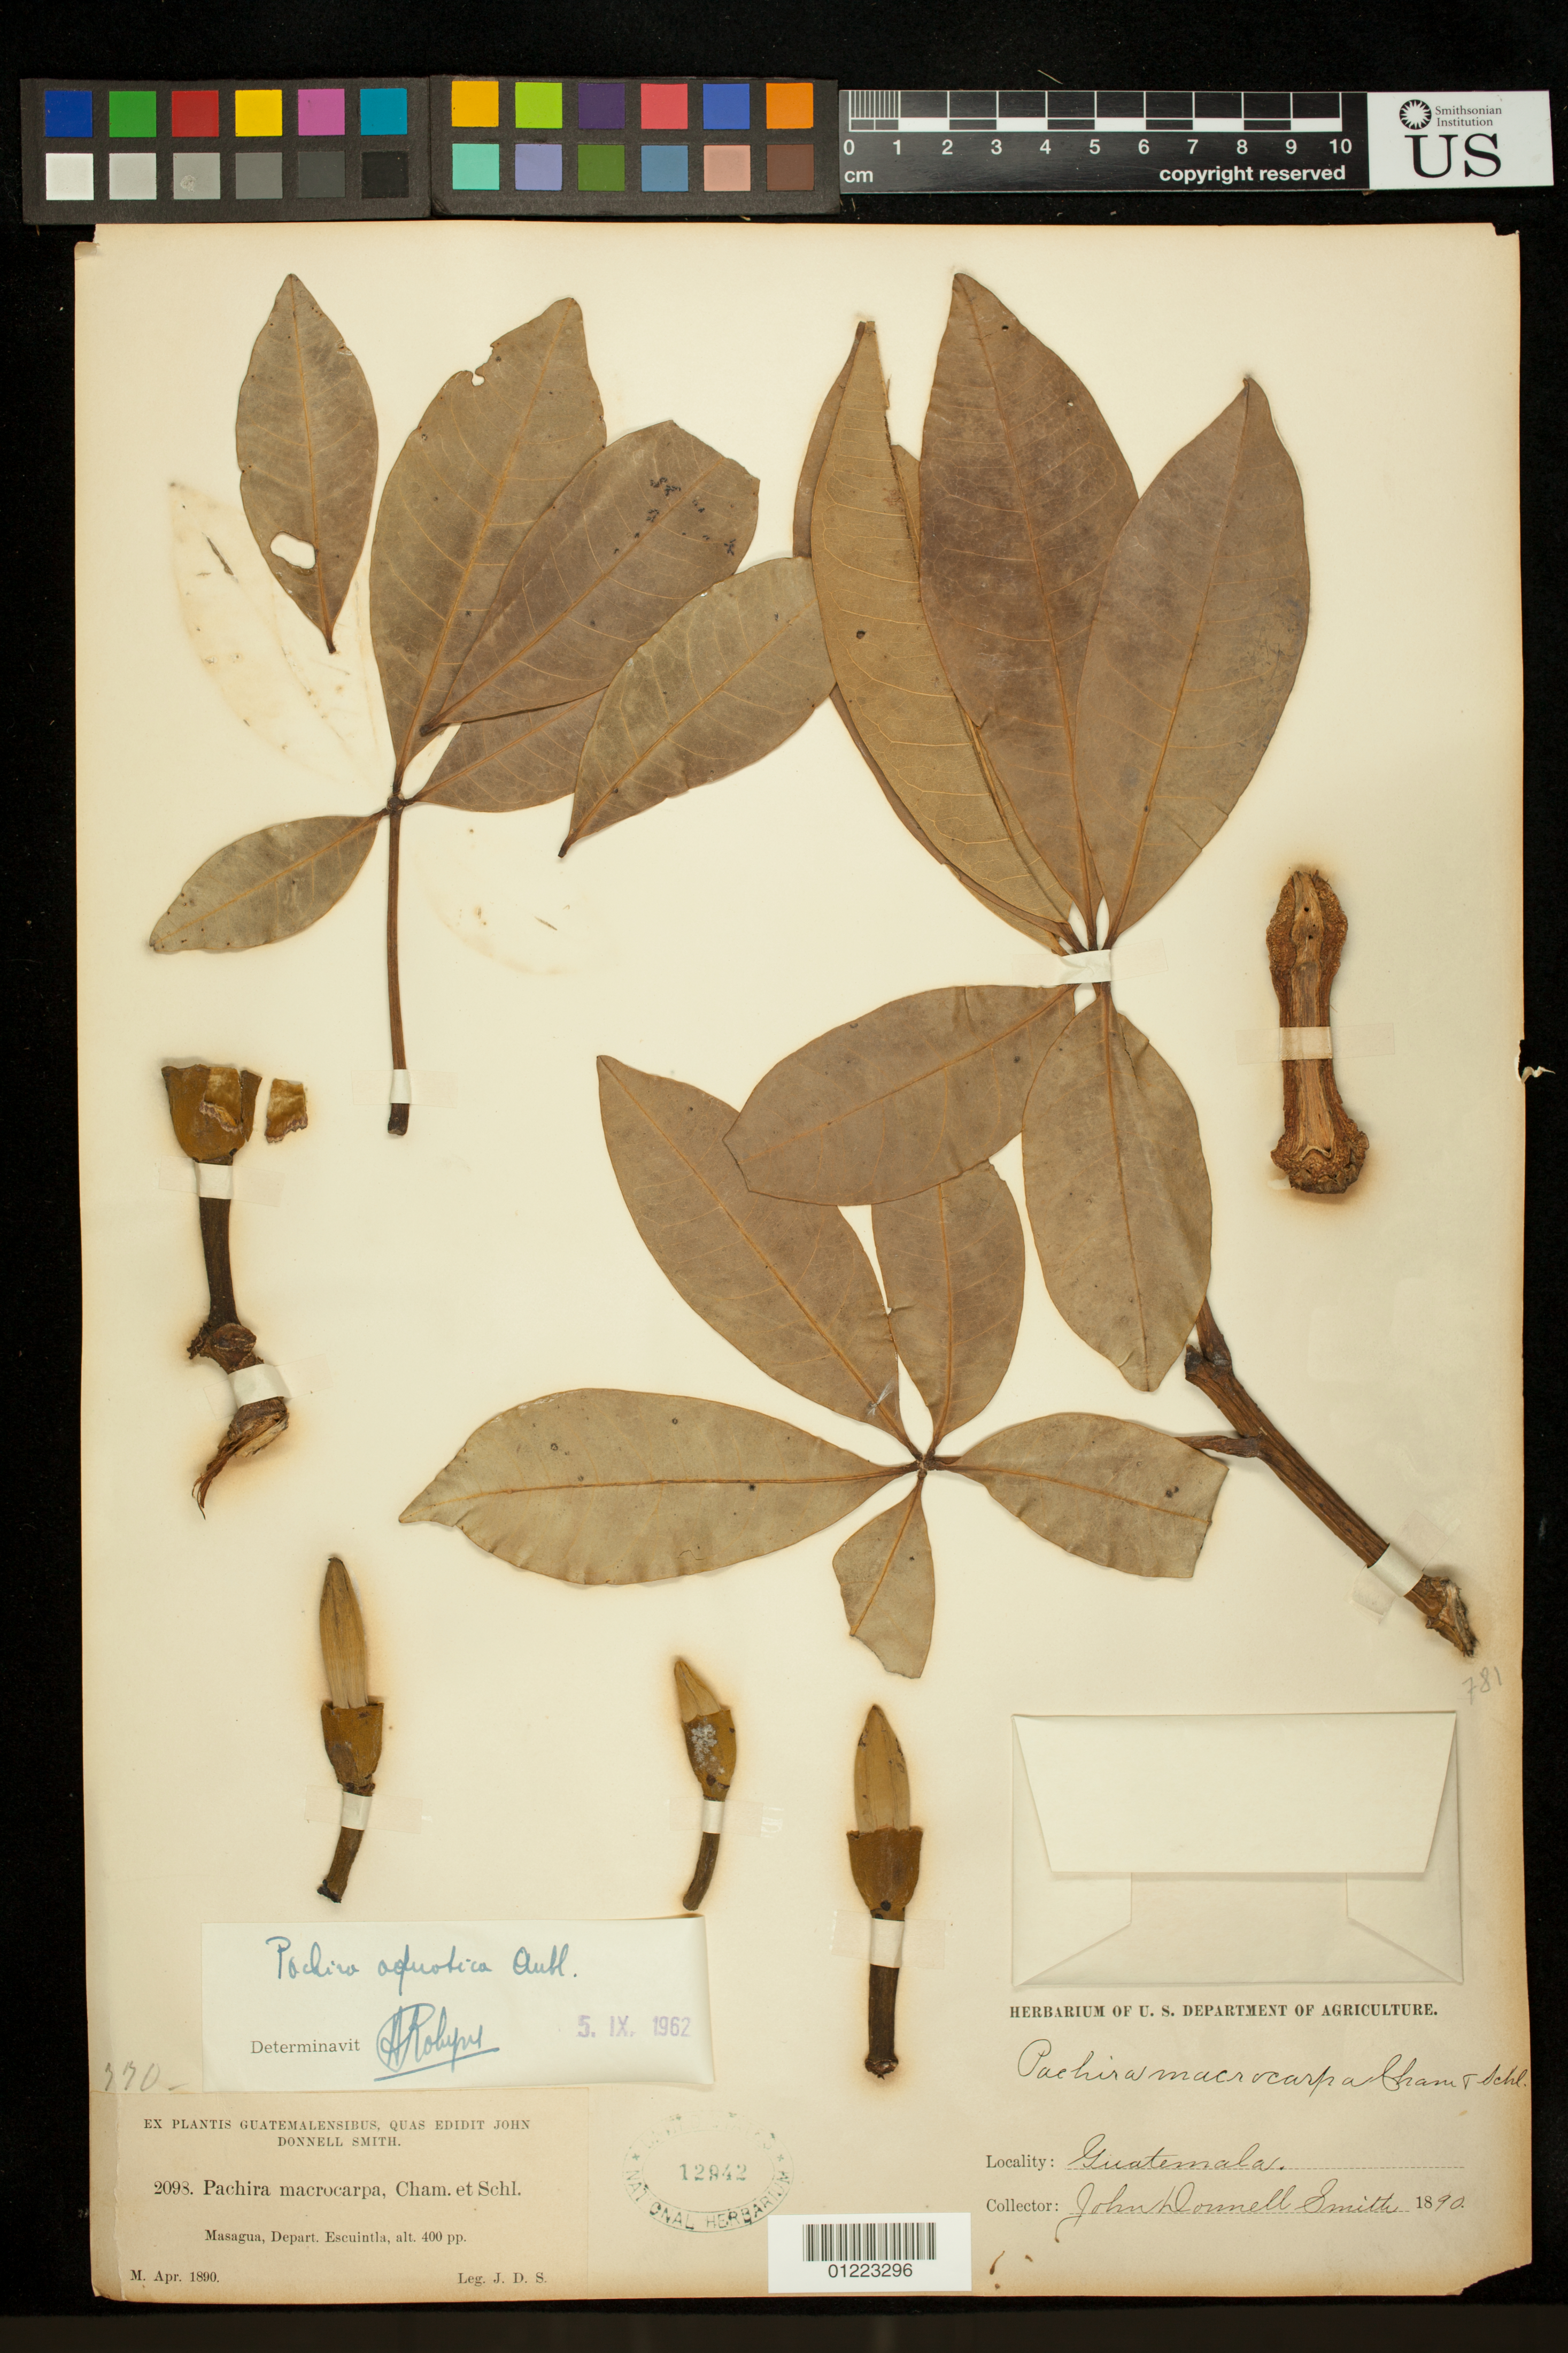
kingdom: Plantae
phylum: Tracheophyta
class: Magnoliopsida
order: Malvales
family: Malvaceae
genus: Pachira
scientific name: Pachira aquatica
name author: Aubl.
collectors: J. Donnell Smith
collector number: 2098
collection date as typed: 1890-04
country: Guatemala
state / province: Escuintla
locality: Masagua, Depart. Escuintla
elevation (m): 122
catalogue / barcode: US 12942